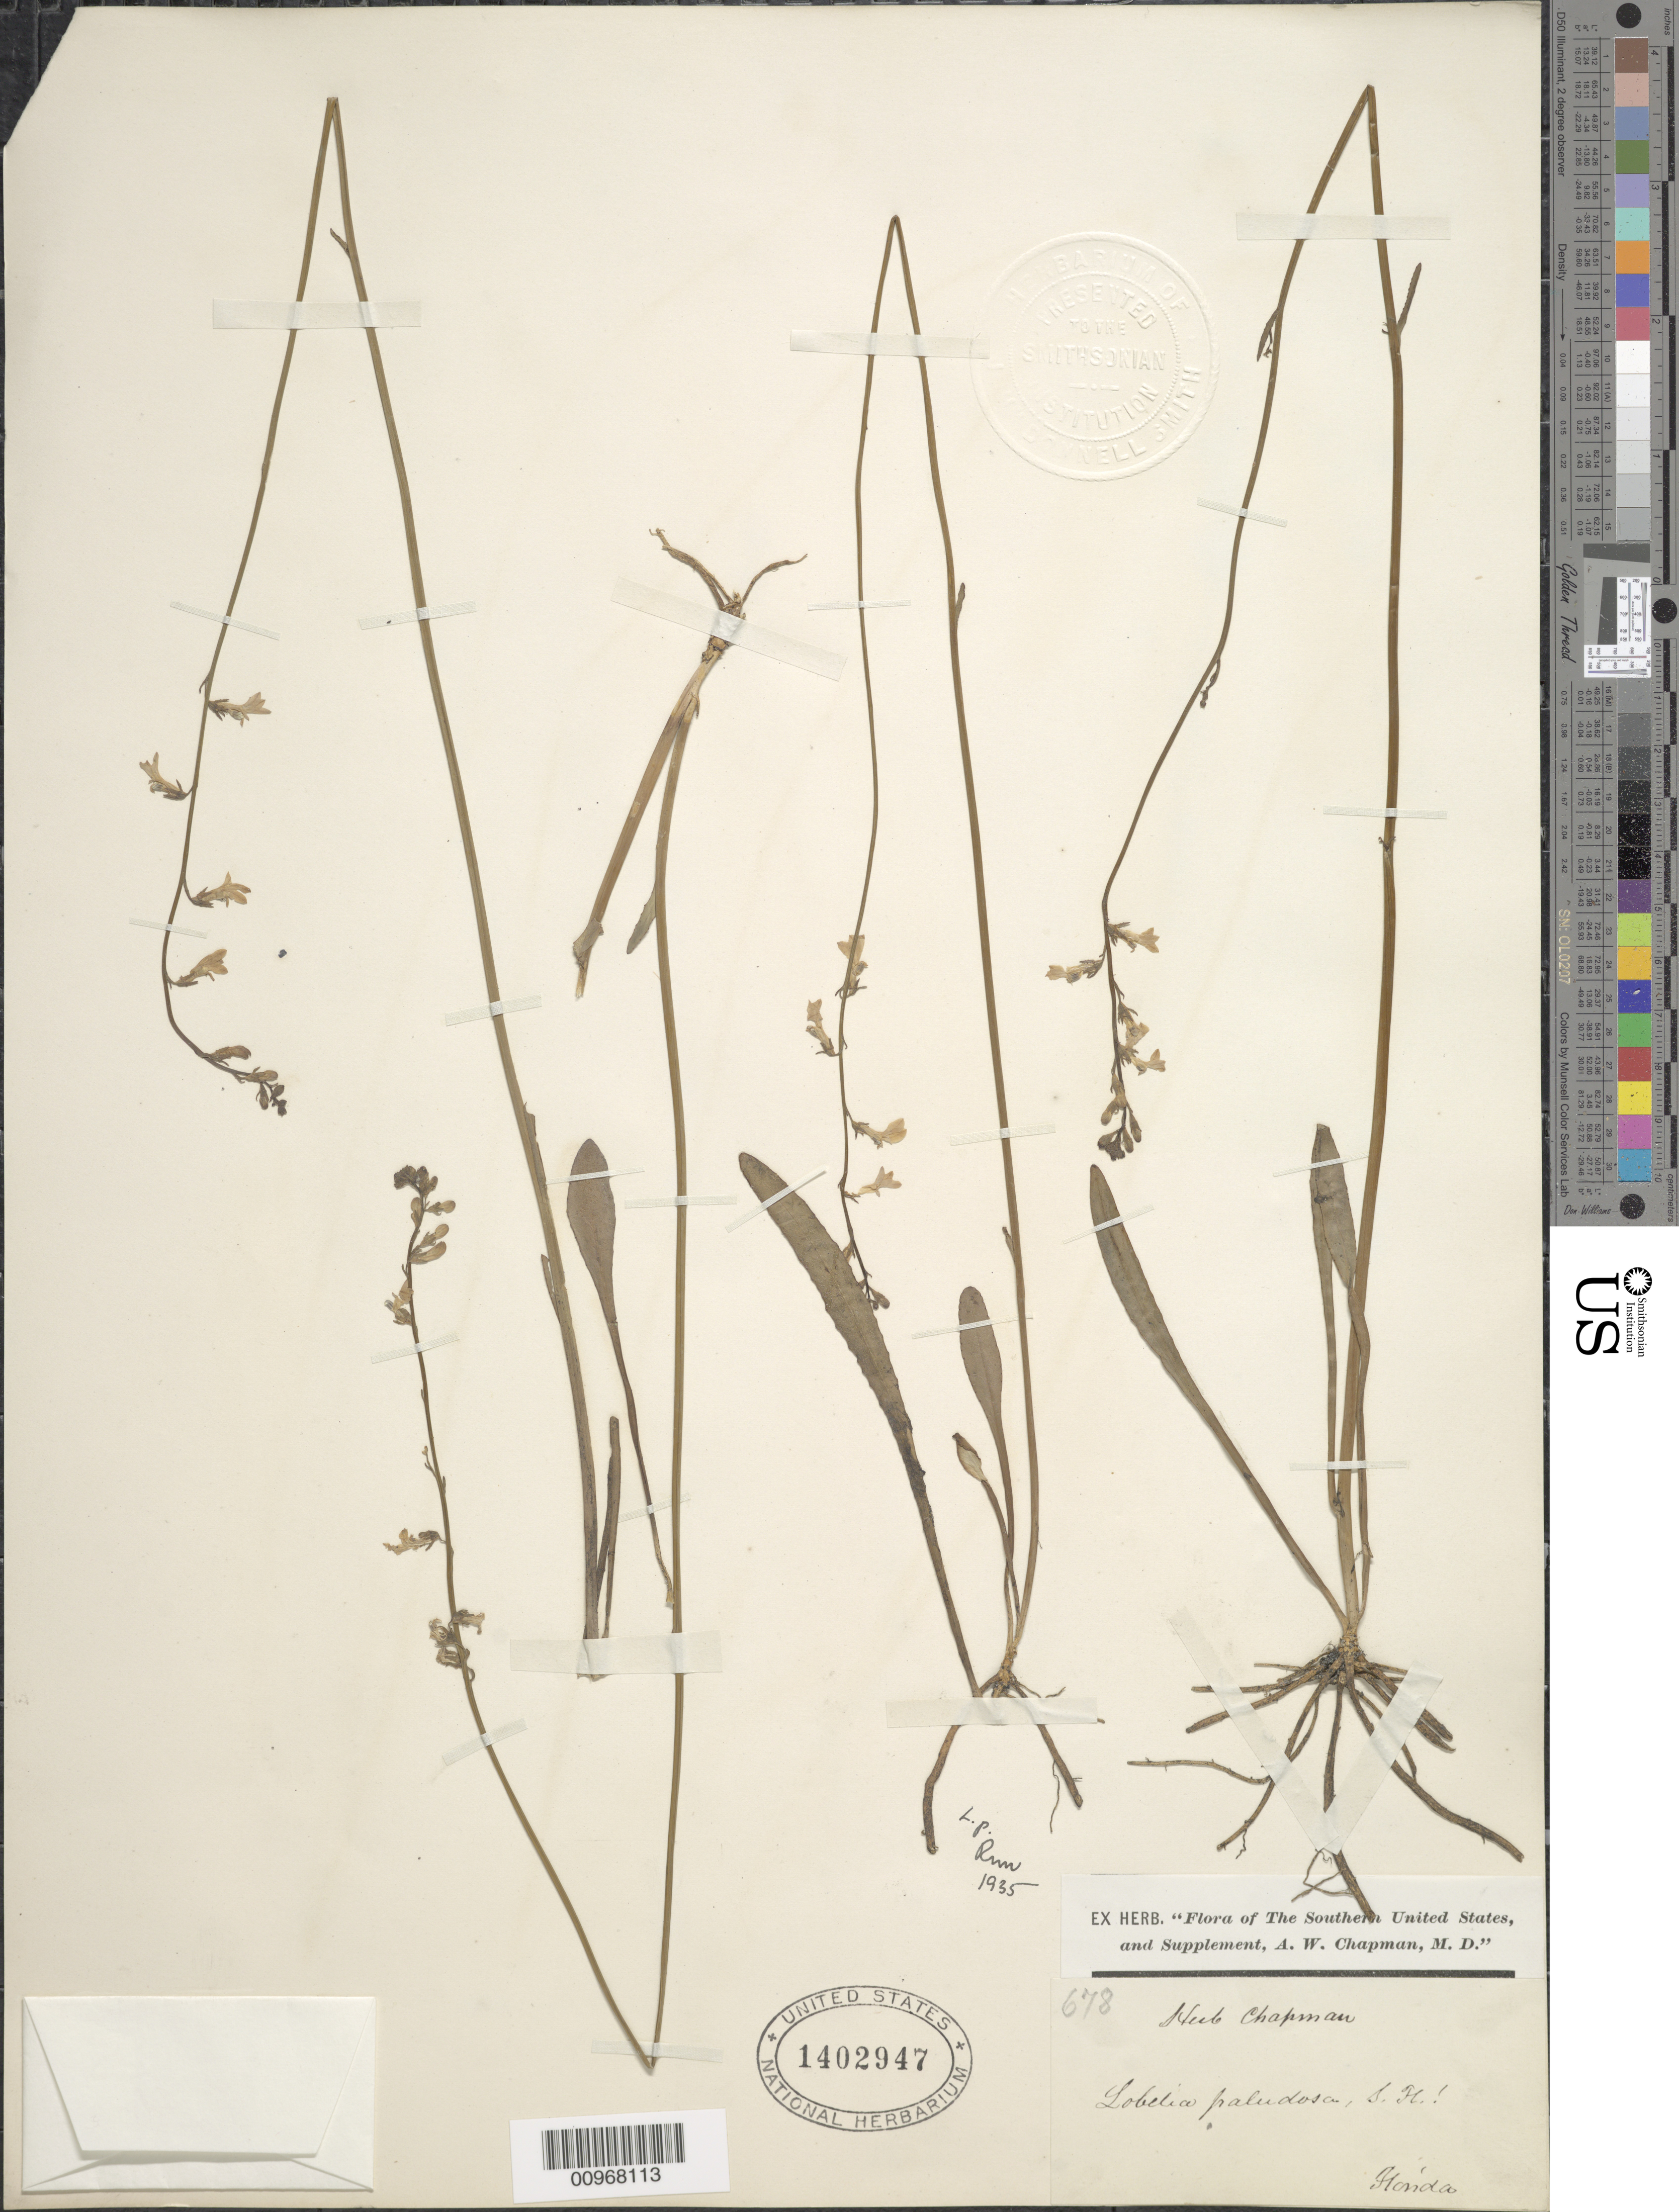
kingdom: Plantae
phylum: Tracheophyta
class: Magnoliopsida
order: Asterales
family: Campanulaceae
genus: Lobelia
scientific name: Lobelia paludosa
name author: Nutt.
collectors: ex herb. A.W. Chapman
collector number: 678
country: United States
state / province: Florida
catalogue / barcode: US 1402947